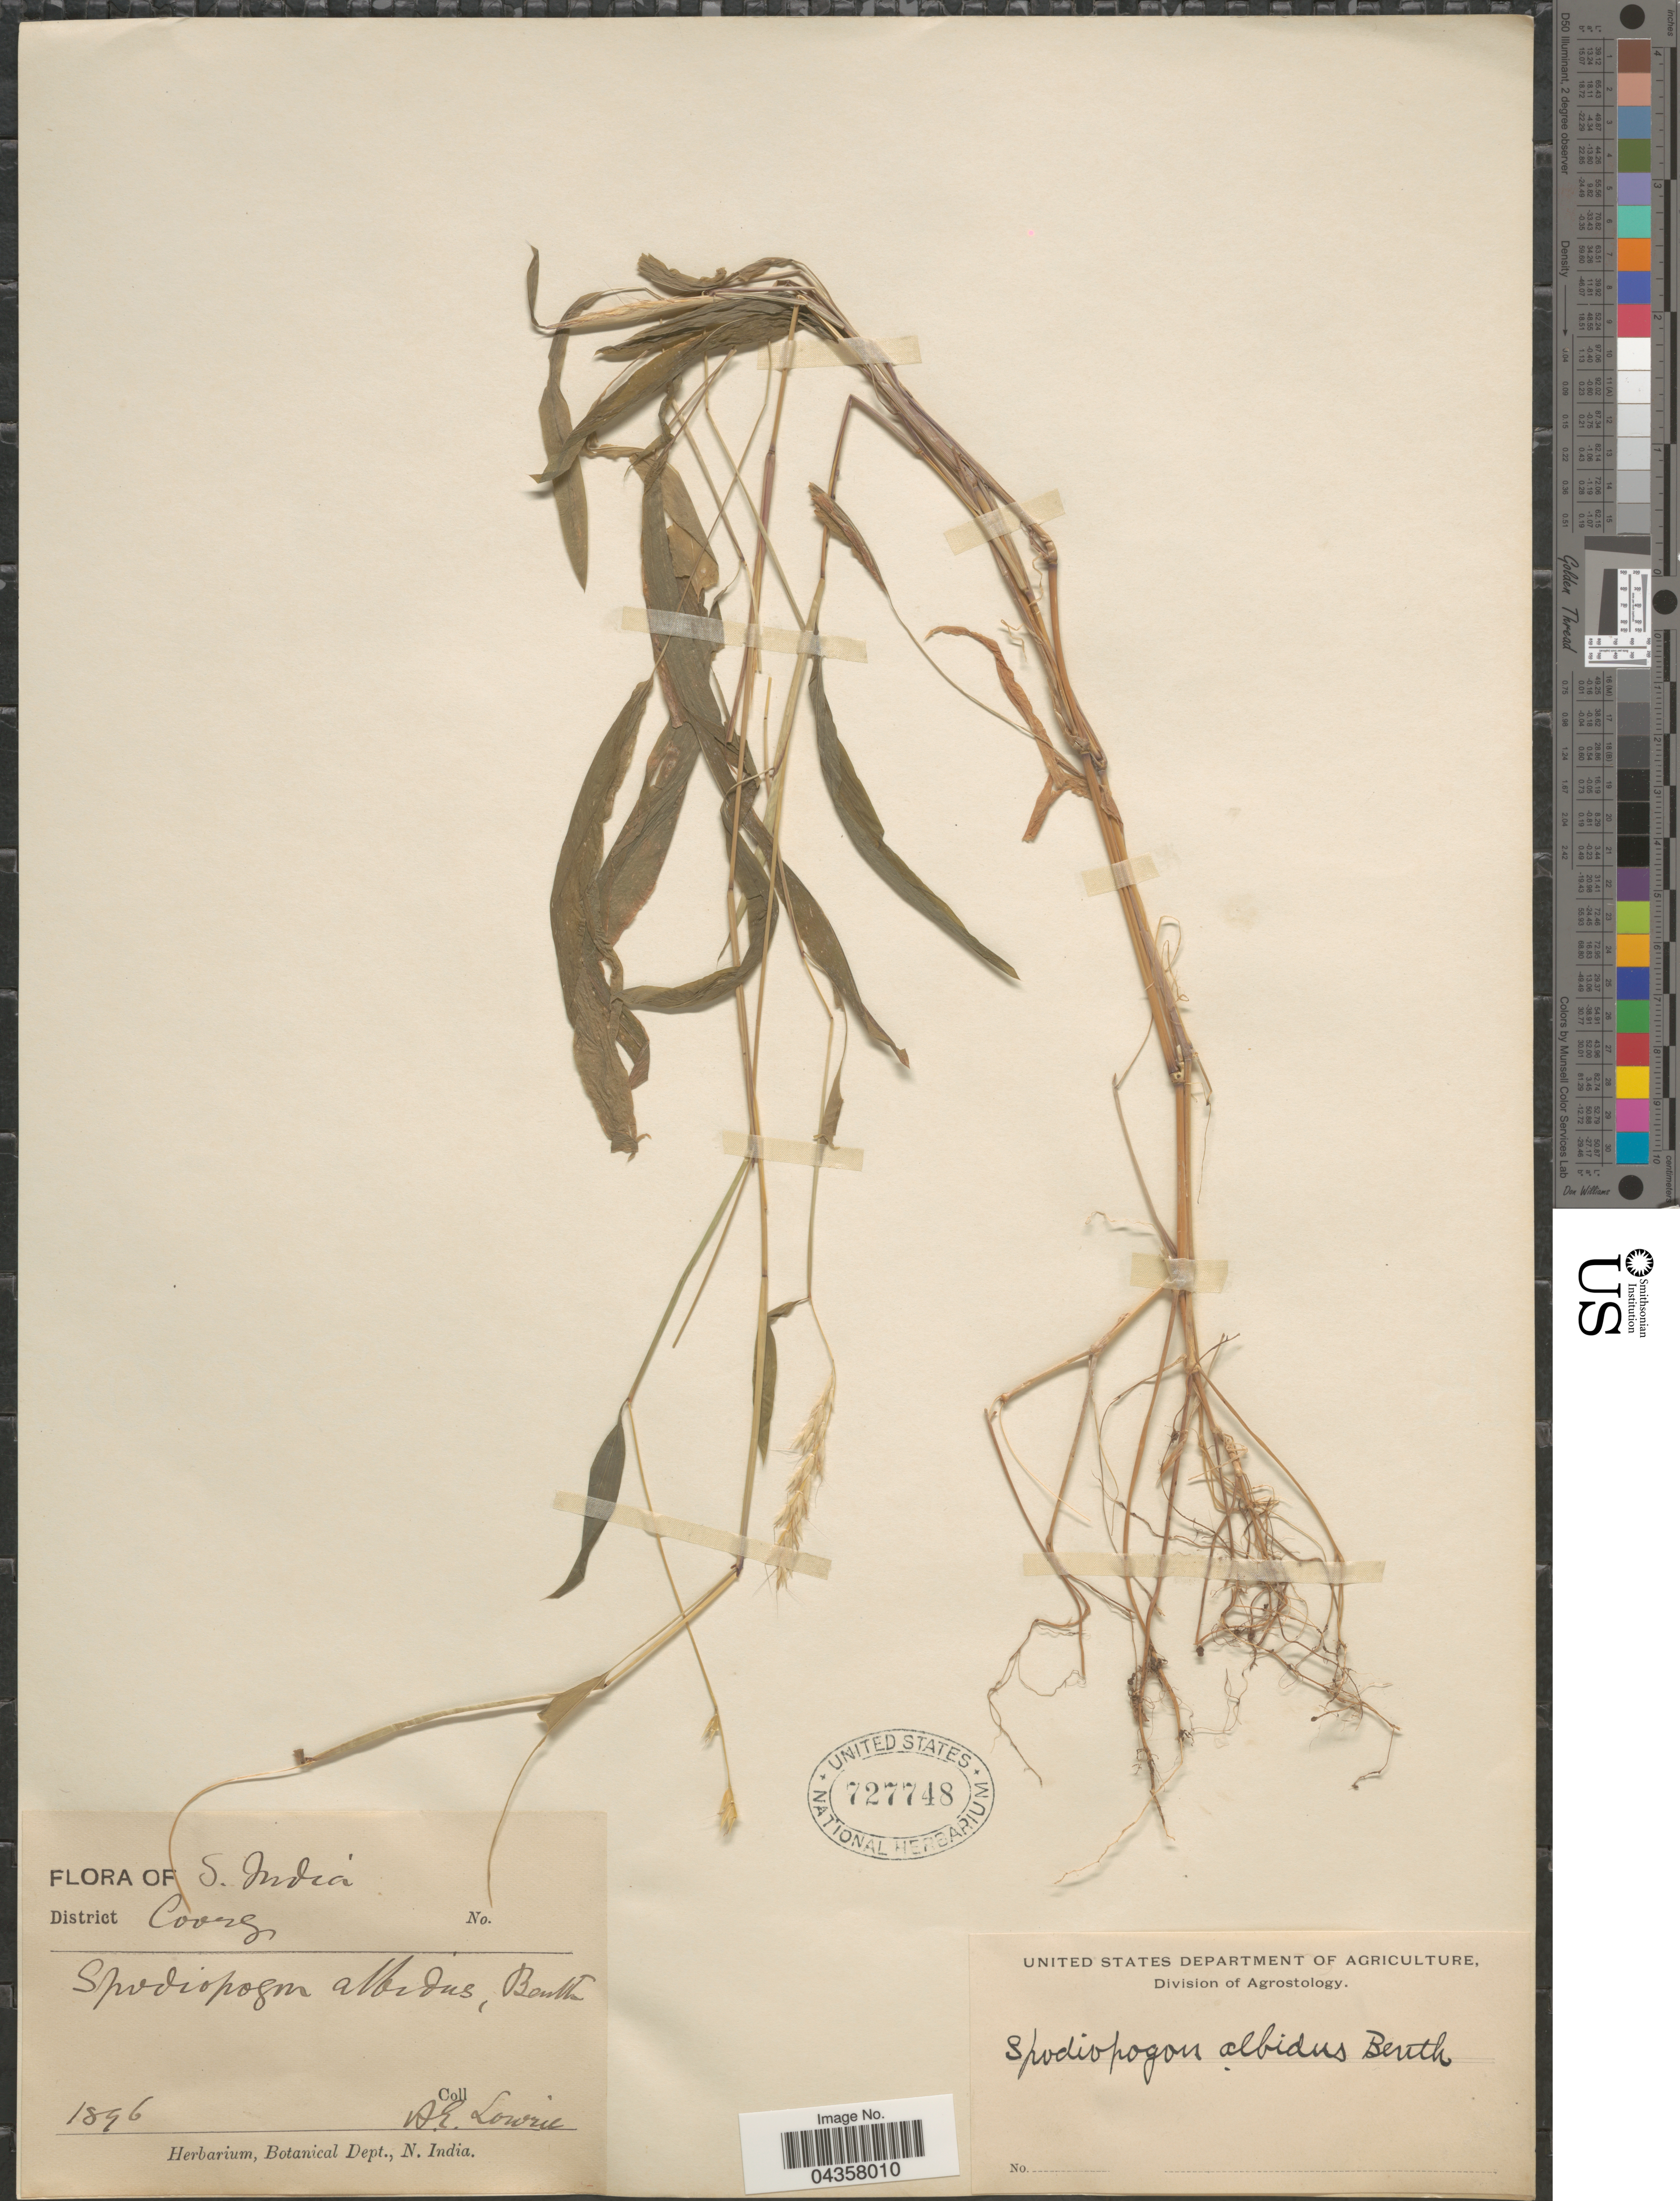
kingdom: Plantae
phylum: Tracheophyta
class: Liliopsida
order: Poales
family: Poaceae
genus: Spodiopogon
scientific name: Spodiopogon rhizophorus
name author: (Steud.) Pilg.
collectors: A. Lowrie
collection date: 1896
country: India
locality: S. India. District Coorg.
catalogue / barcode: US 727748